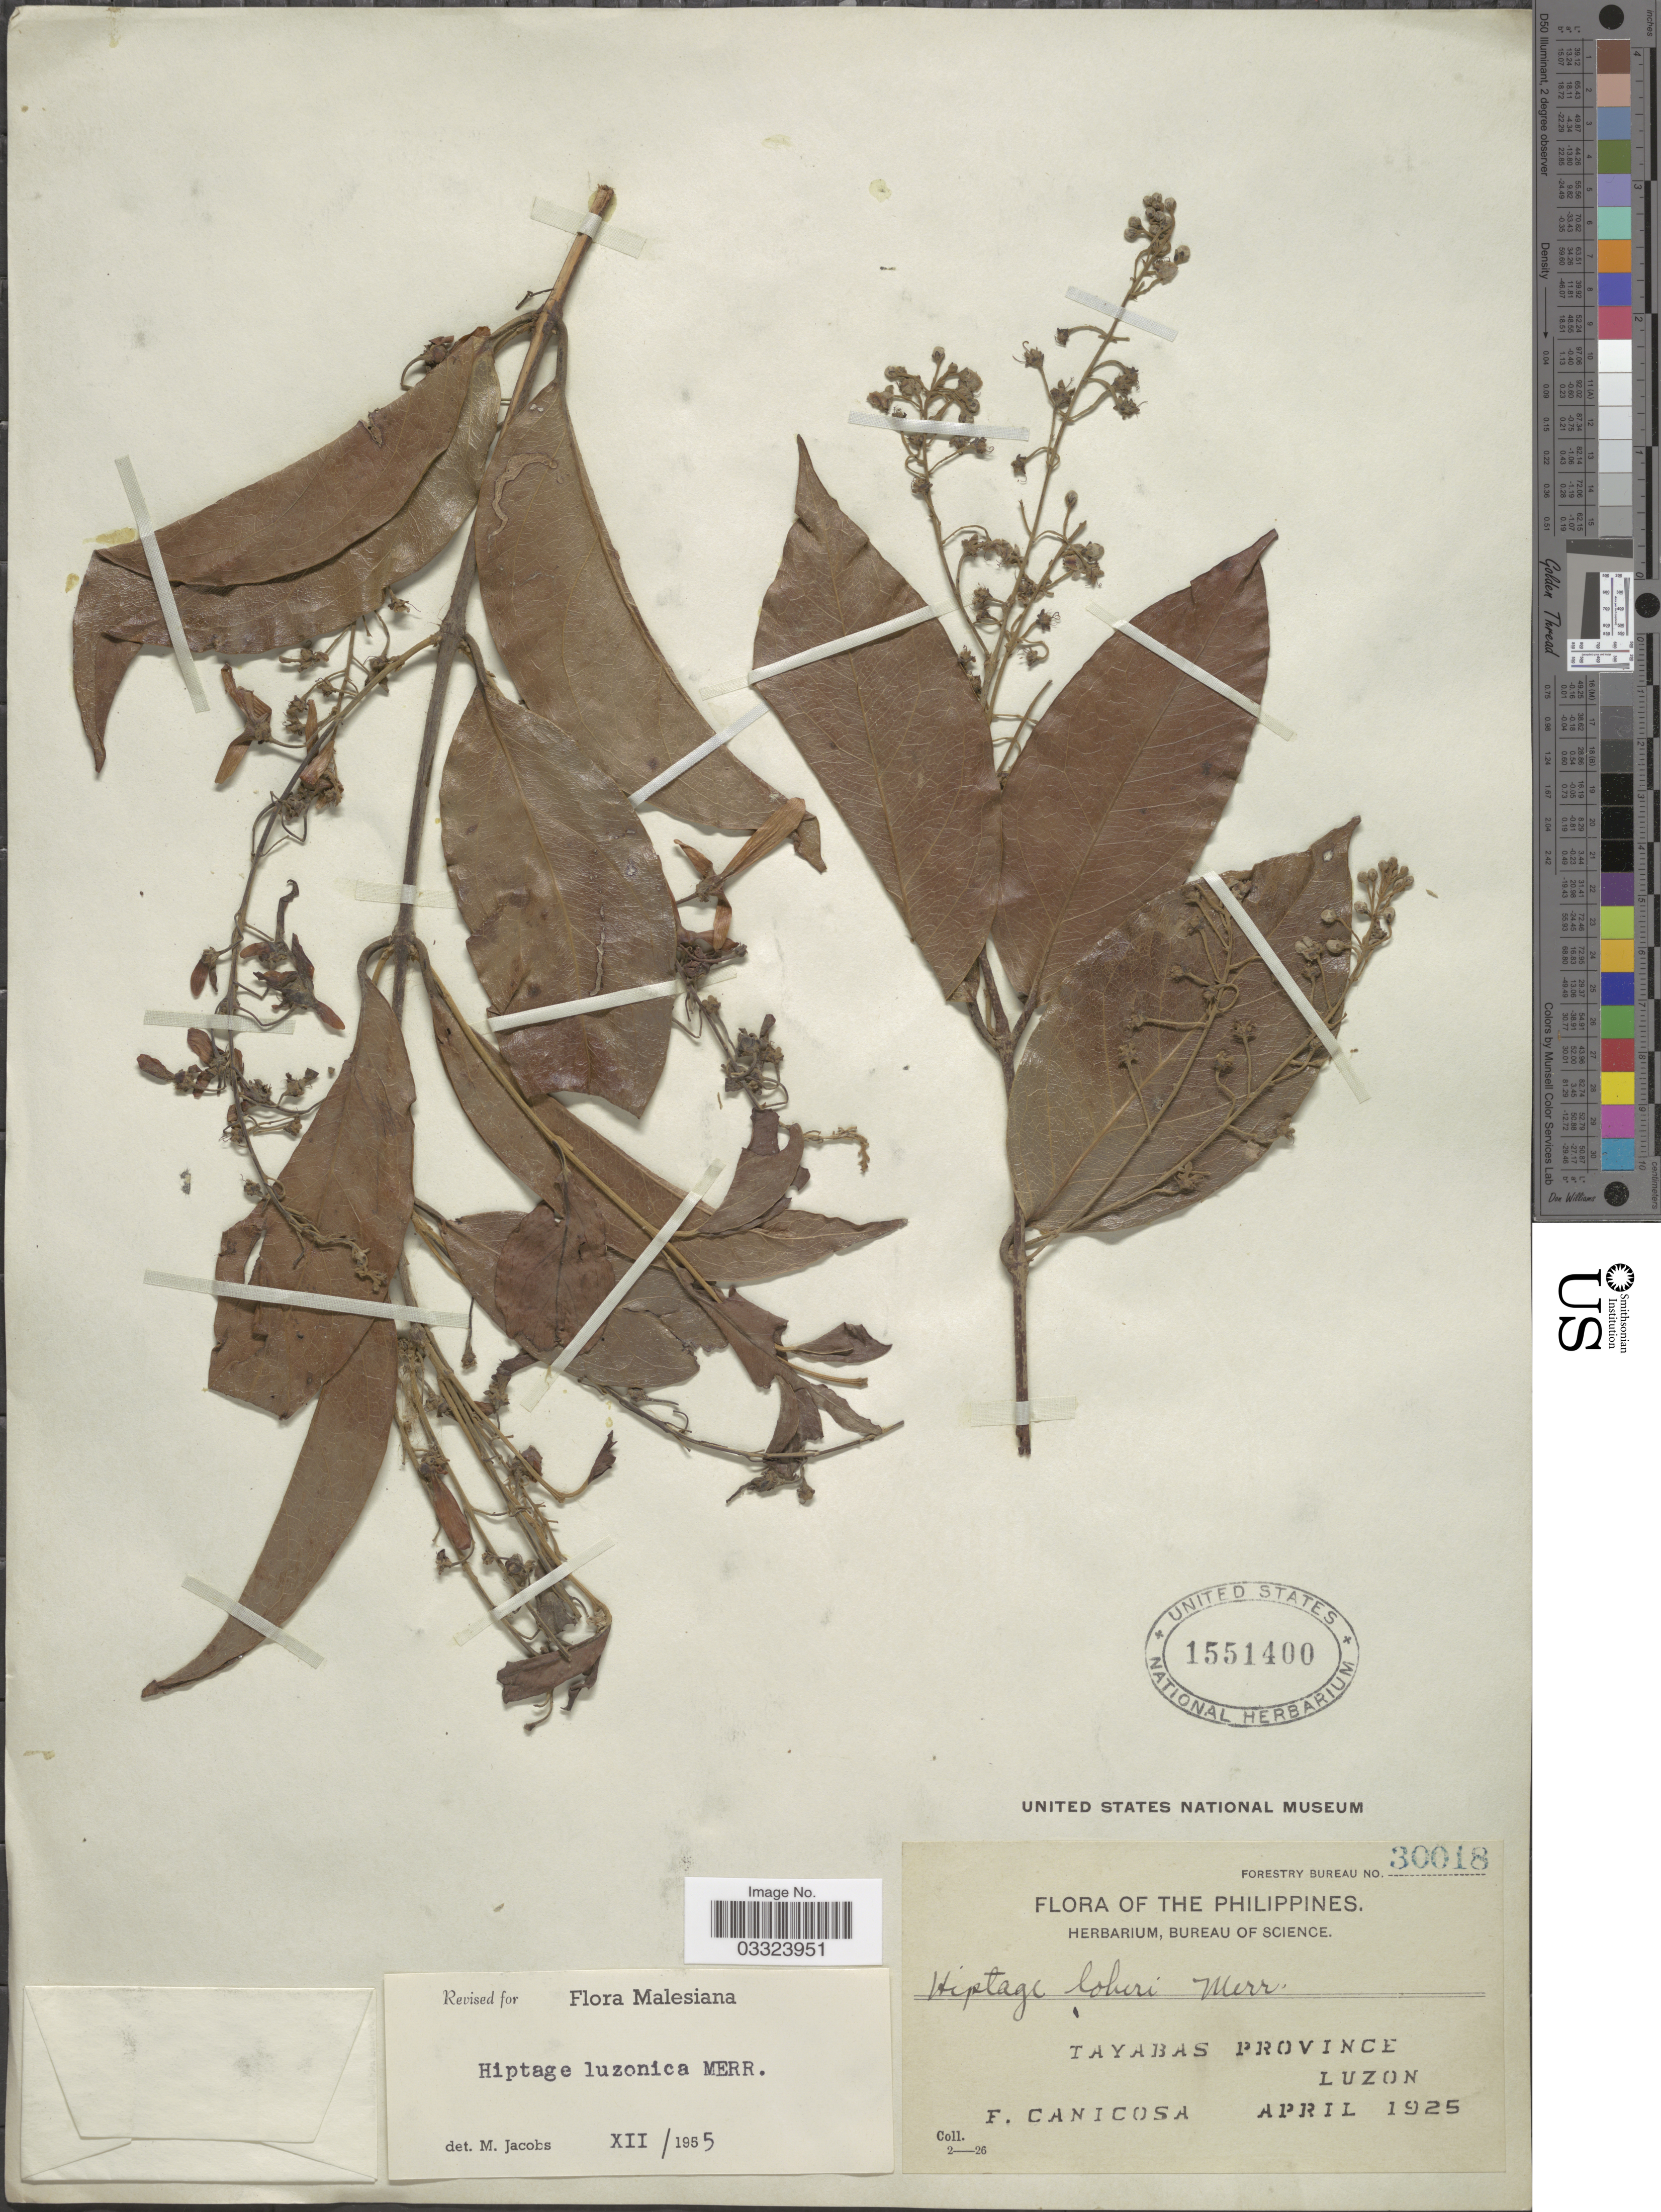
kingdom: Plantae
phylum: Tracheophyta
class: Magnoliopsida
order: Malpighiales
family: Malpighiaceae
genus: Hiptage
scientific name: Hiptage luzonica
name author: Merr.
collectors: F. Canicosa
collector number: Forestry Bureau 30018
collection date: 1925-04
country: Philippines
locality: Tayabas Province, Luzon.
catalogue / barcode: US 1551400